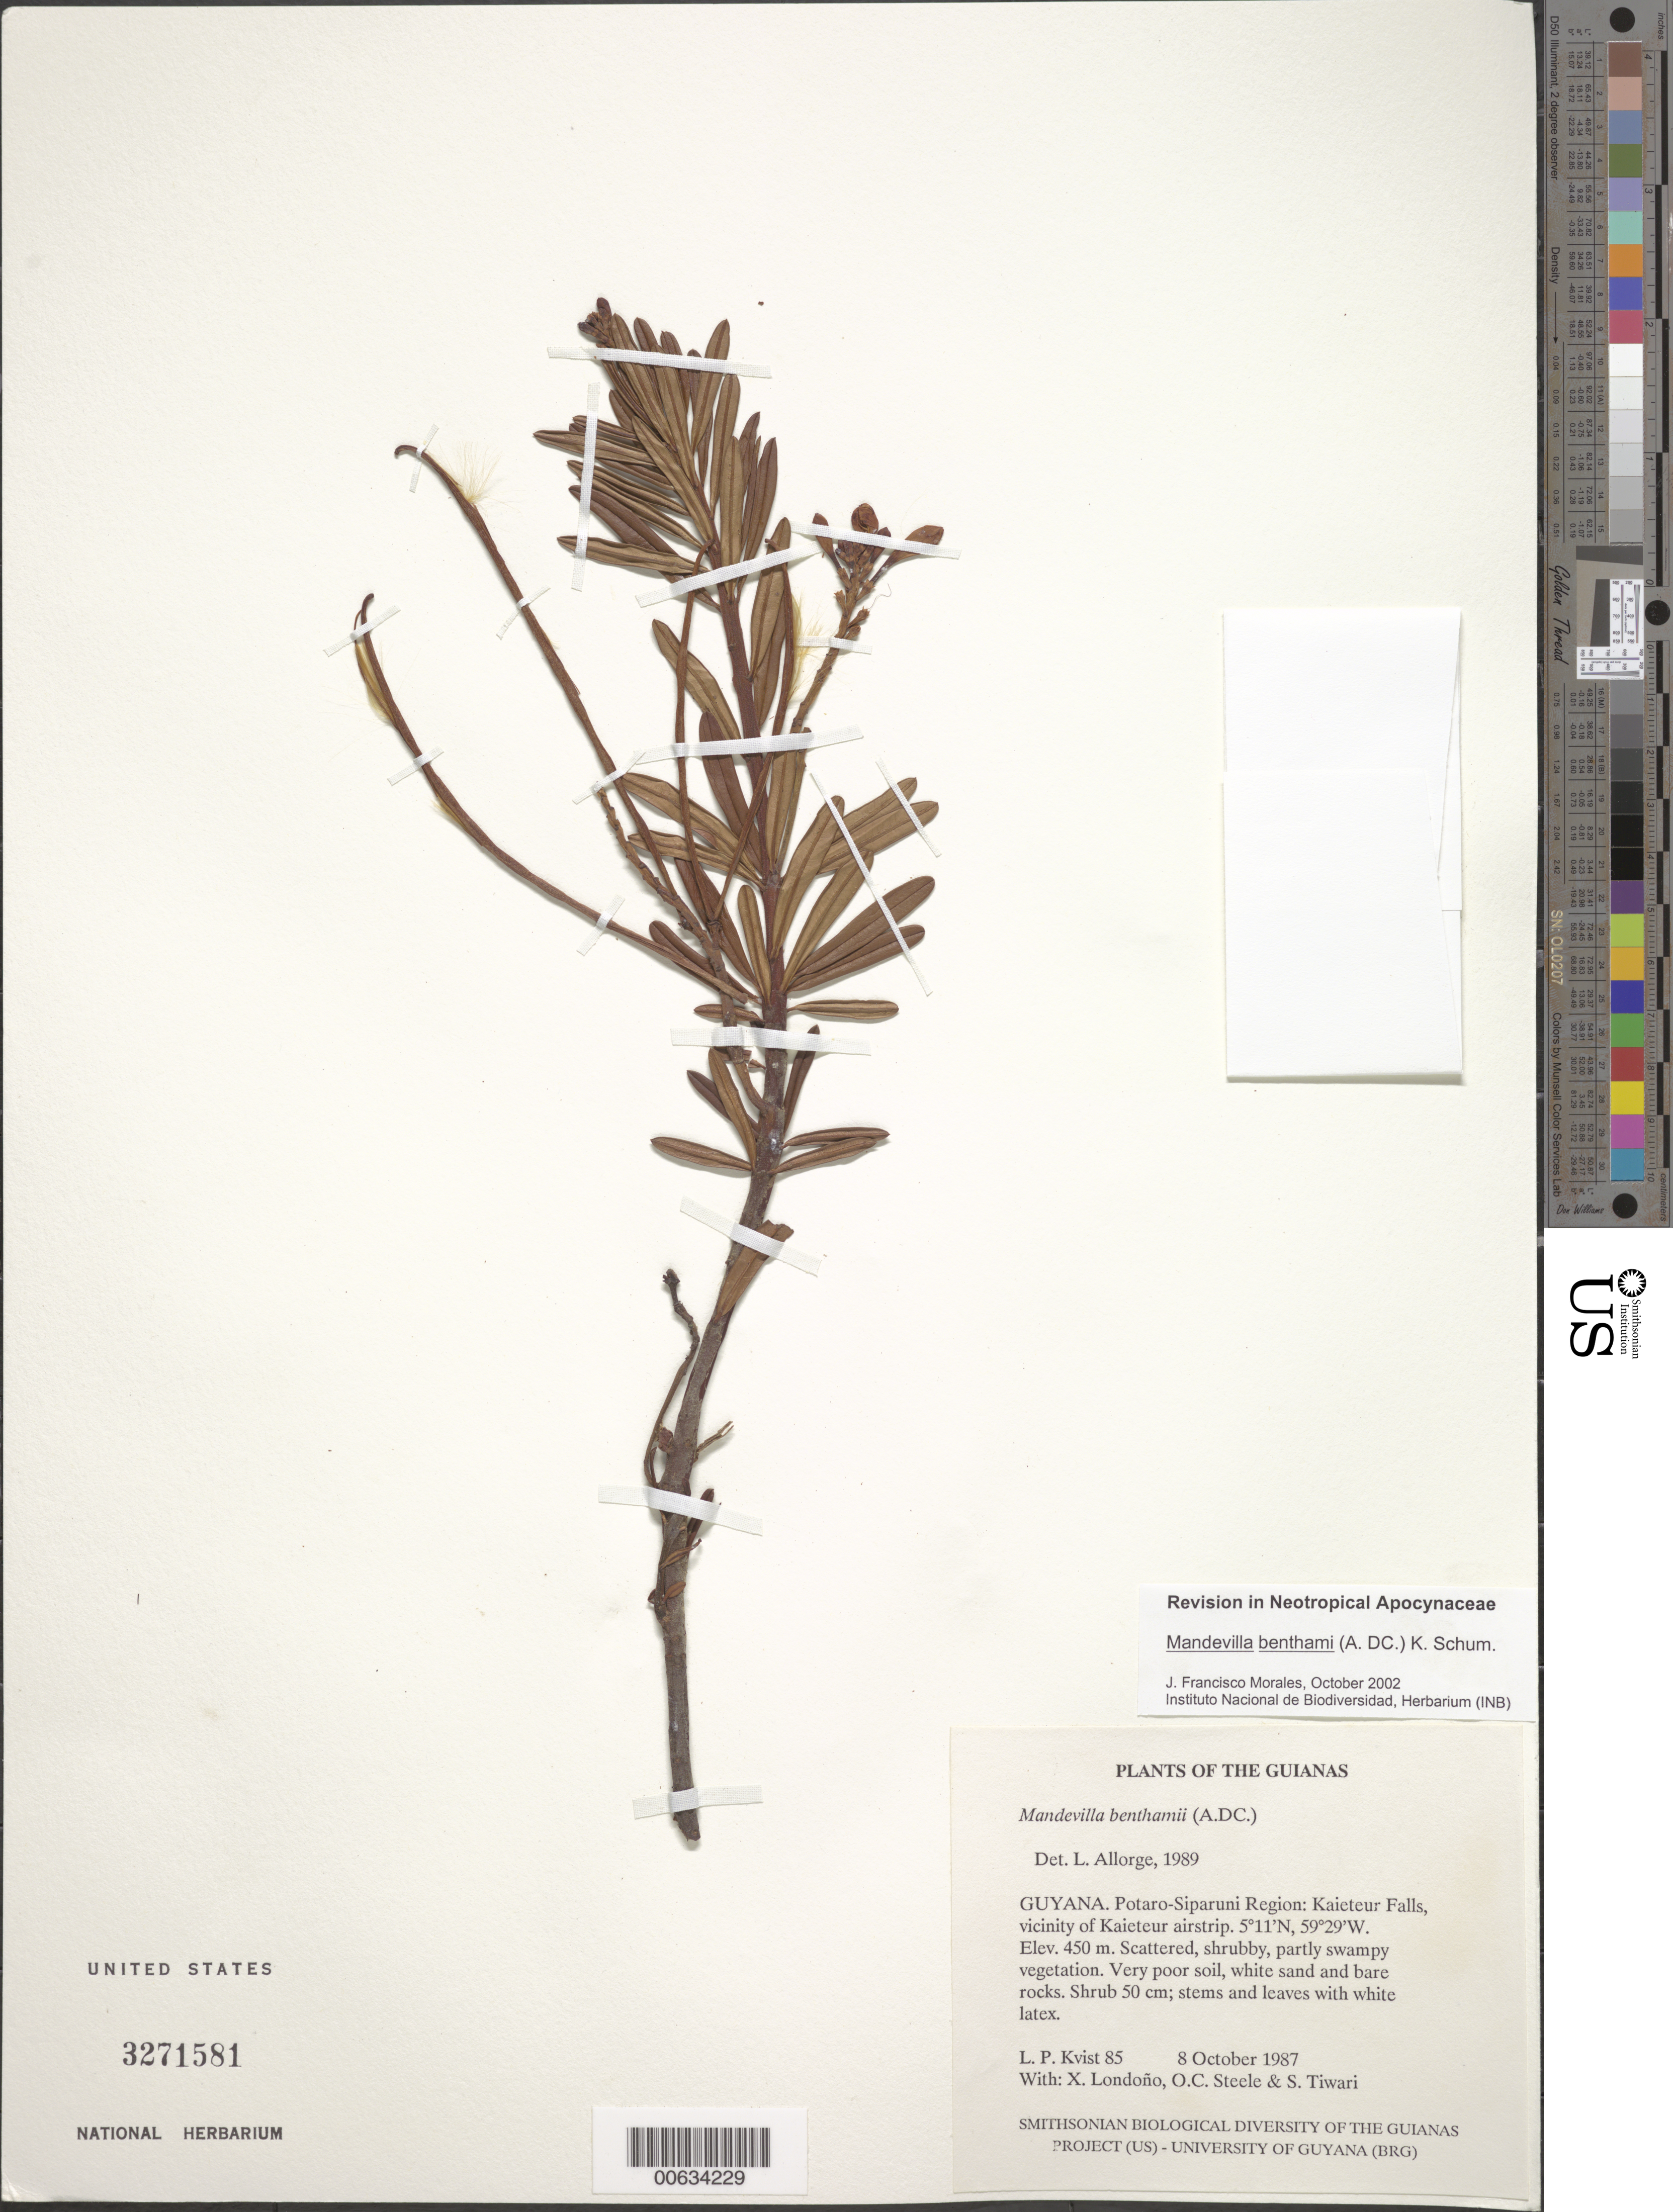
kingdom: Plantae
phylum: Tracheophyta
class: Magnoliopsida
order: Gentianales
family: Apocynaceae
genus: Mandevilla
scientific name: Mandevilla benthamii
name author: (A. DC.) K. Schum.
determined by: Morales, J. F.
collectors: L. P. Kvist, X. Londoño, O. C. Steele & S. Tiwari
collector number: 85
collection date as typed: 8 October 1987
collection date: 1987-10-08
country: Guyana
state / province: Potaro-Siparuni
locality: Kaieteur Falls, vicinity of Kaieteur airstrip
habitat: Scattered, shrubby, partly swampy vegetation. Very poor soil, white sand and bare rocks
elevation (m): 450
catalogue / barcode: US 3271581